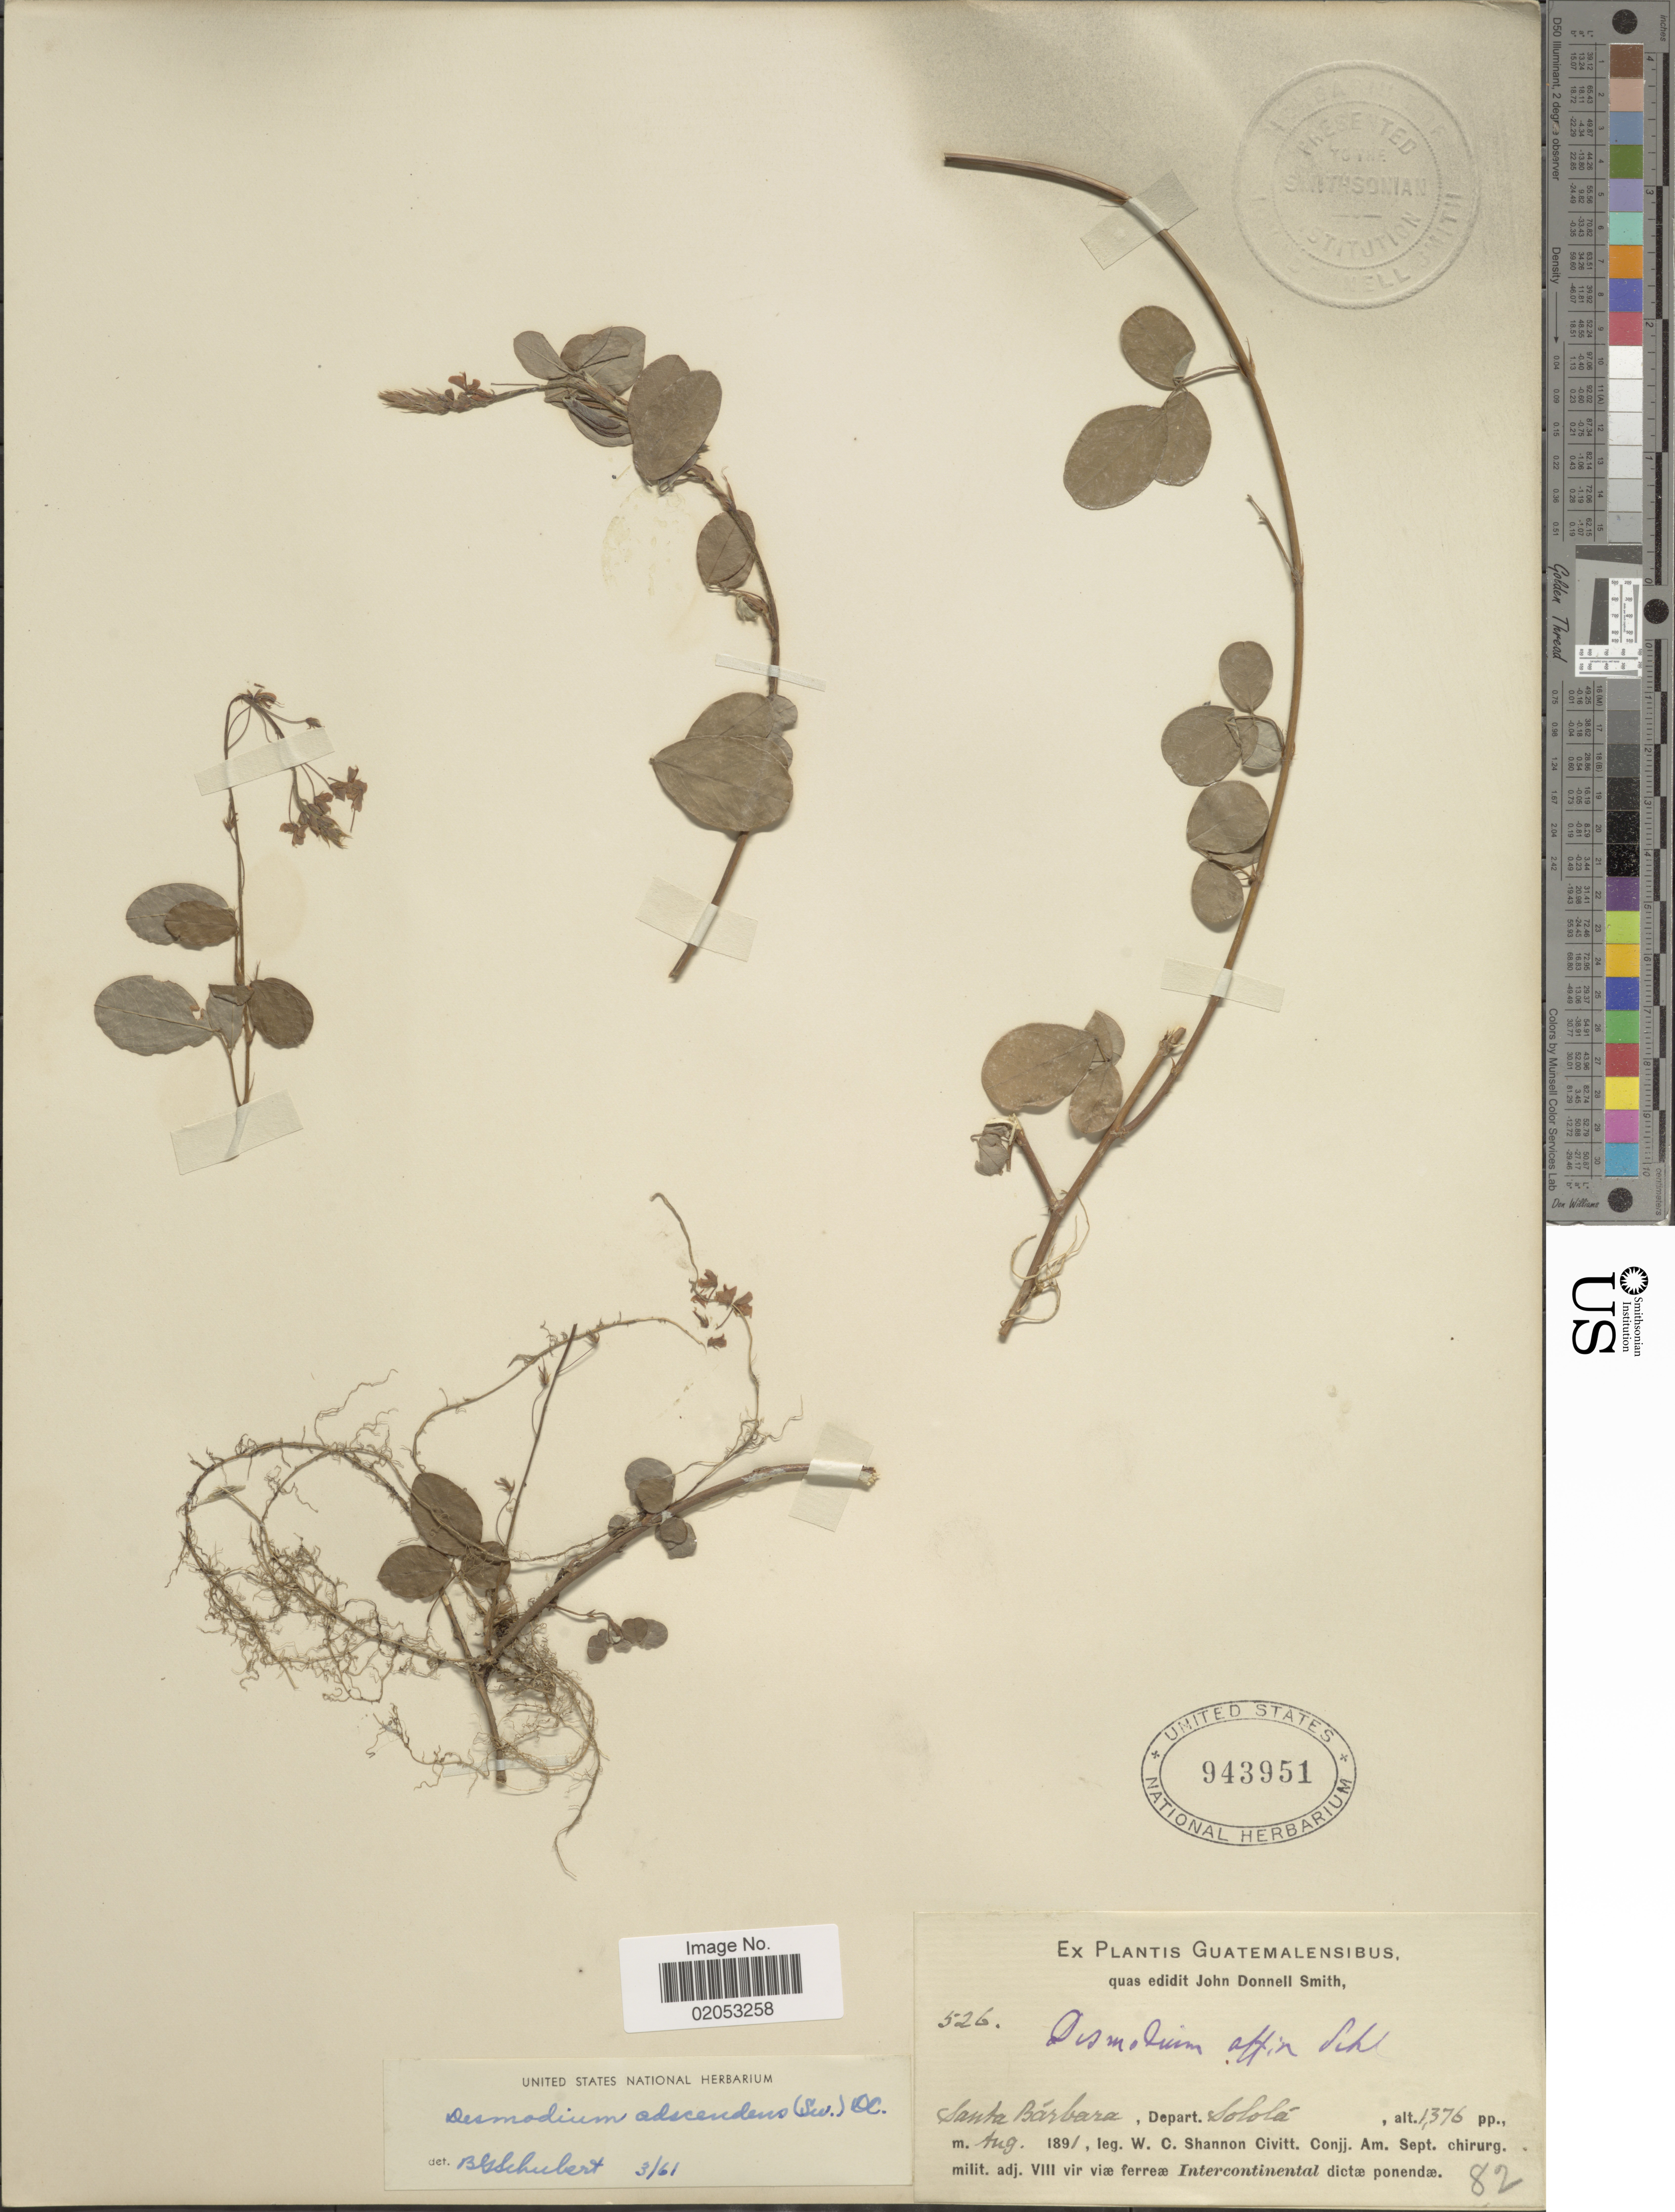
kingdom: Plantae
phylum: Tracheophyta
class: Magnoliopsida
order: Fabales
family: Fabaceae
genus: Grona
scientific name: Grona adscendens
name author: (Sw.) H. Ohashi & K. Ohashi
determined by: Strong, Mark T., (BOT), Smithsonian Institution - National Museum of Natural History (UNITED STATES)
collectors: W. C. Shannon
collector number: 526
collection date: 1891-08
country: Guatemala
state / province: Sololá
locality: Guatemalensibus, Santa Barbara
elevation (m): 419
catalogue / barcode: US 943951